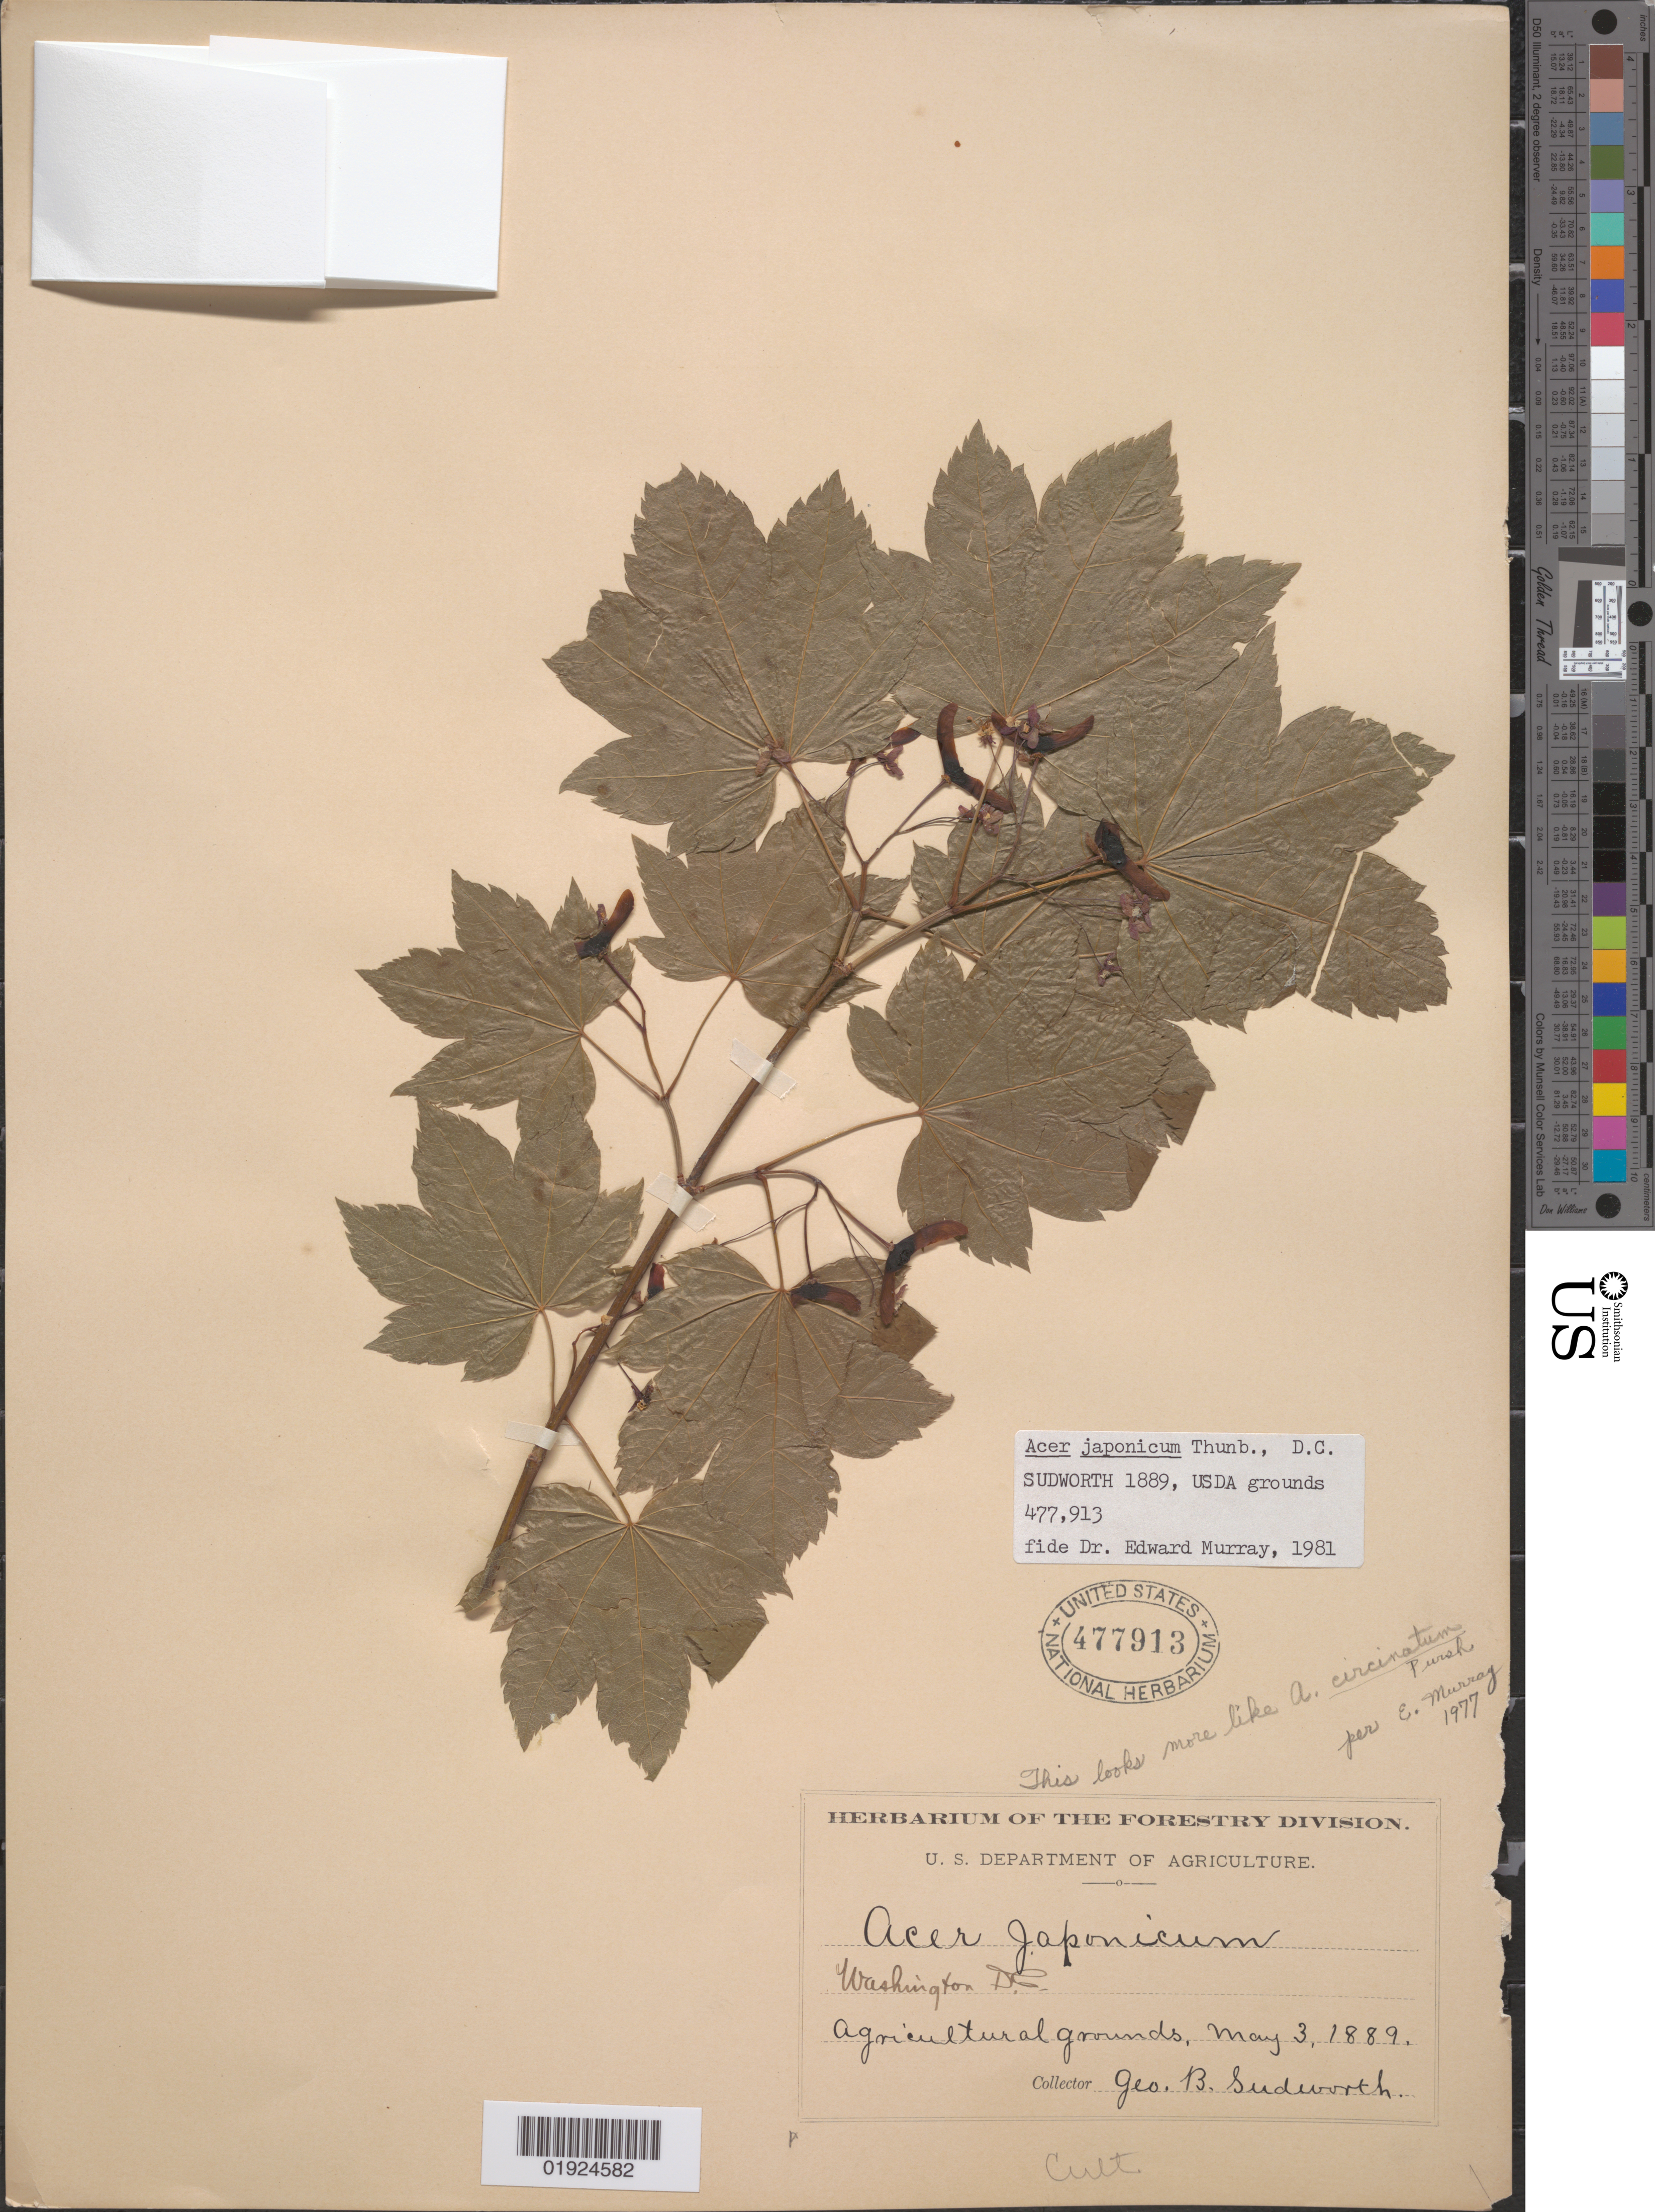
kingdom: Plantae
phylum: Tracheophyta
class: Magnoliopsida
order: Sapindales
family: Sapindaceae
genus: Acer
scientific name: Acer japonicum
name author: Thunb.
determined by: Murray, Edward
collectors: G. B. Sudworth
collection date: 1889-05-03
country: United States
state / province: District of Columbia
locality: Agricultural Grounds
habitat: Cultivated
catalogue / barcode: US 477913